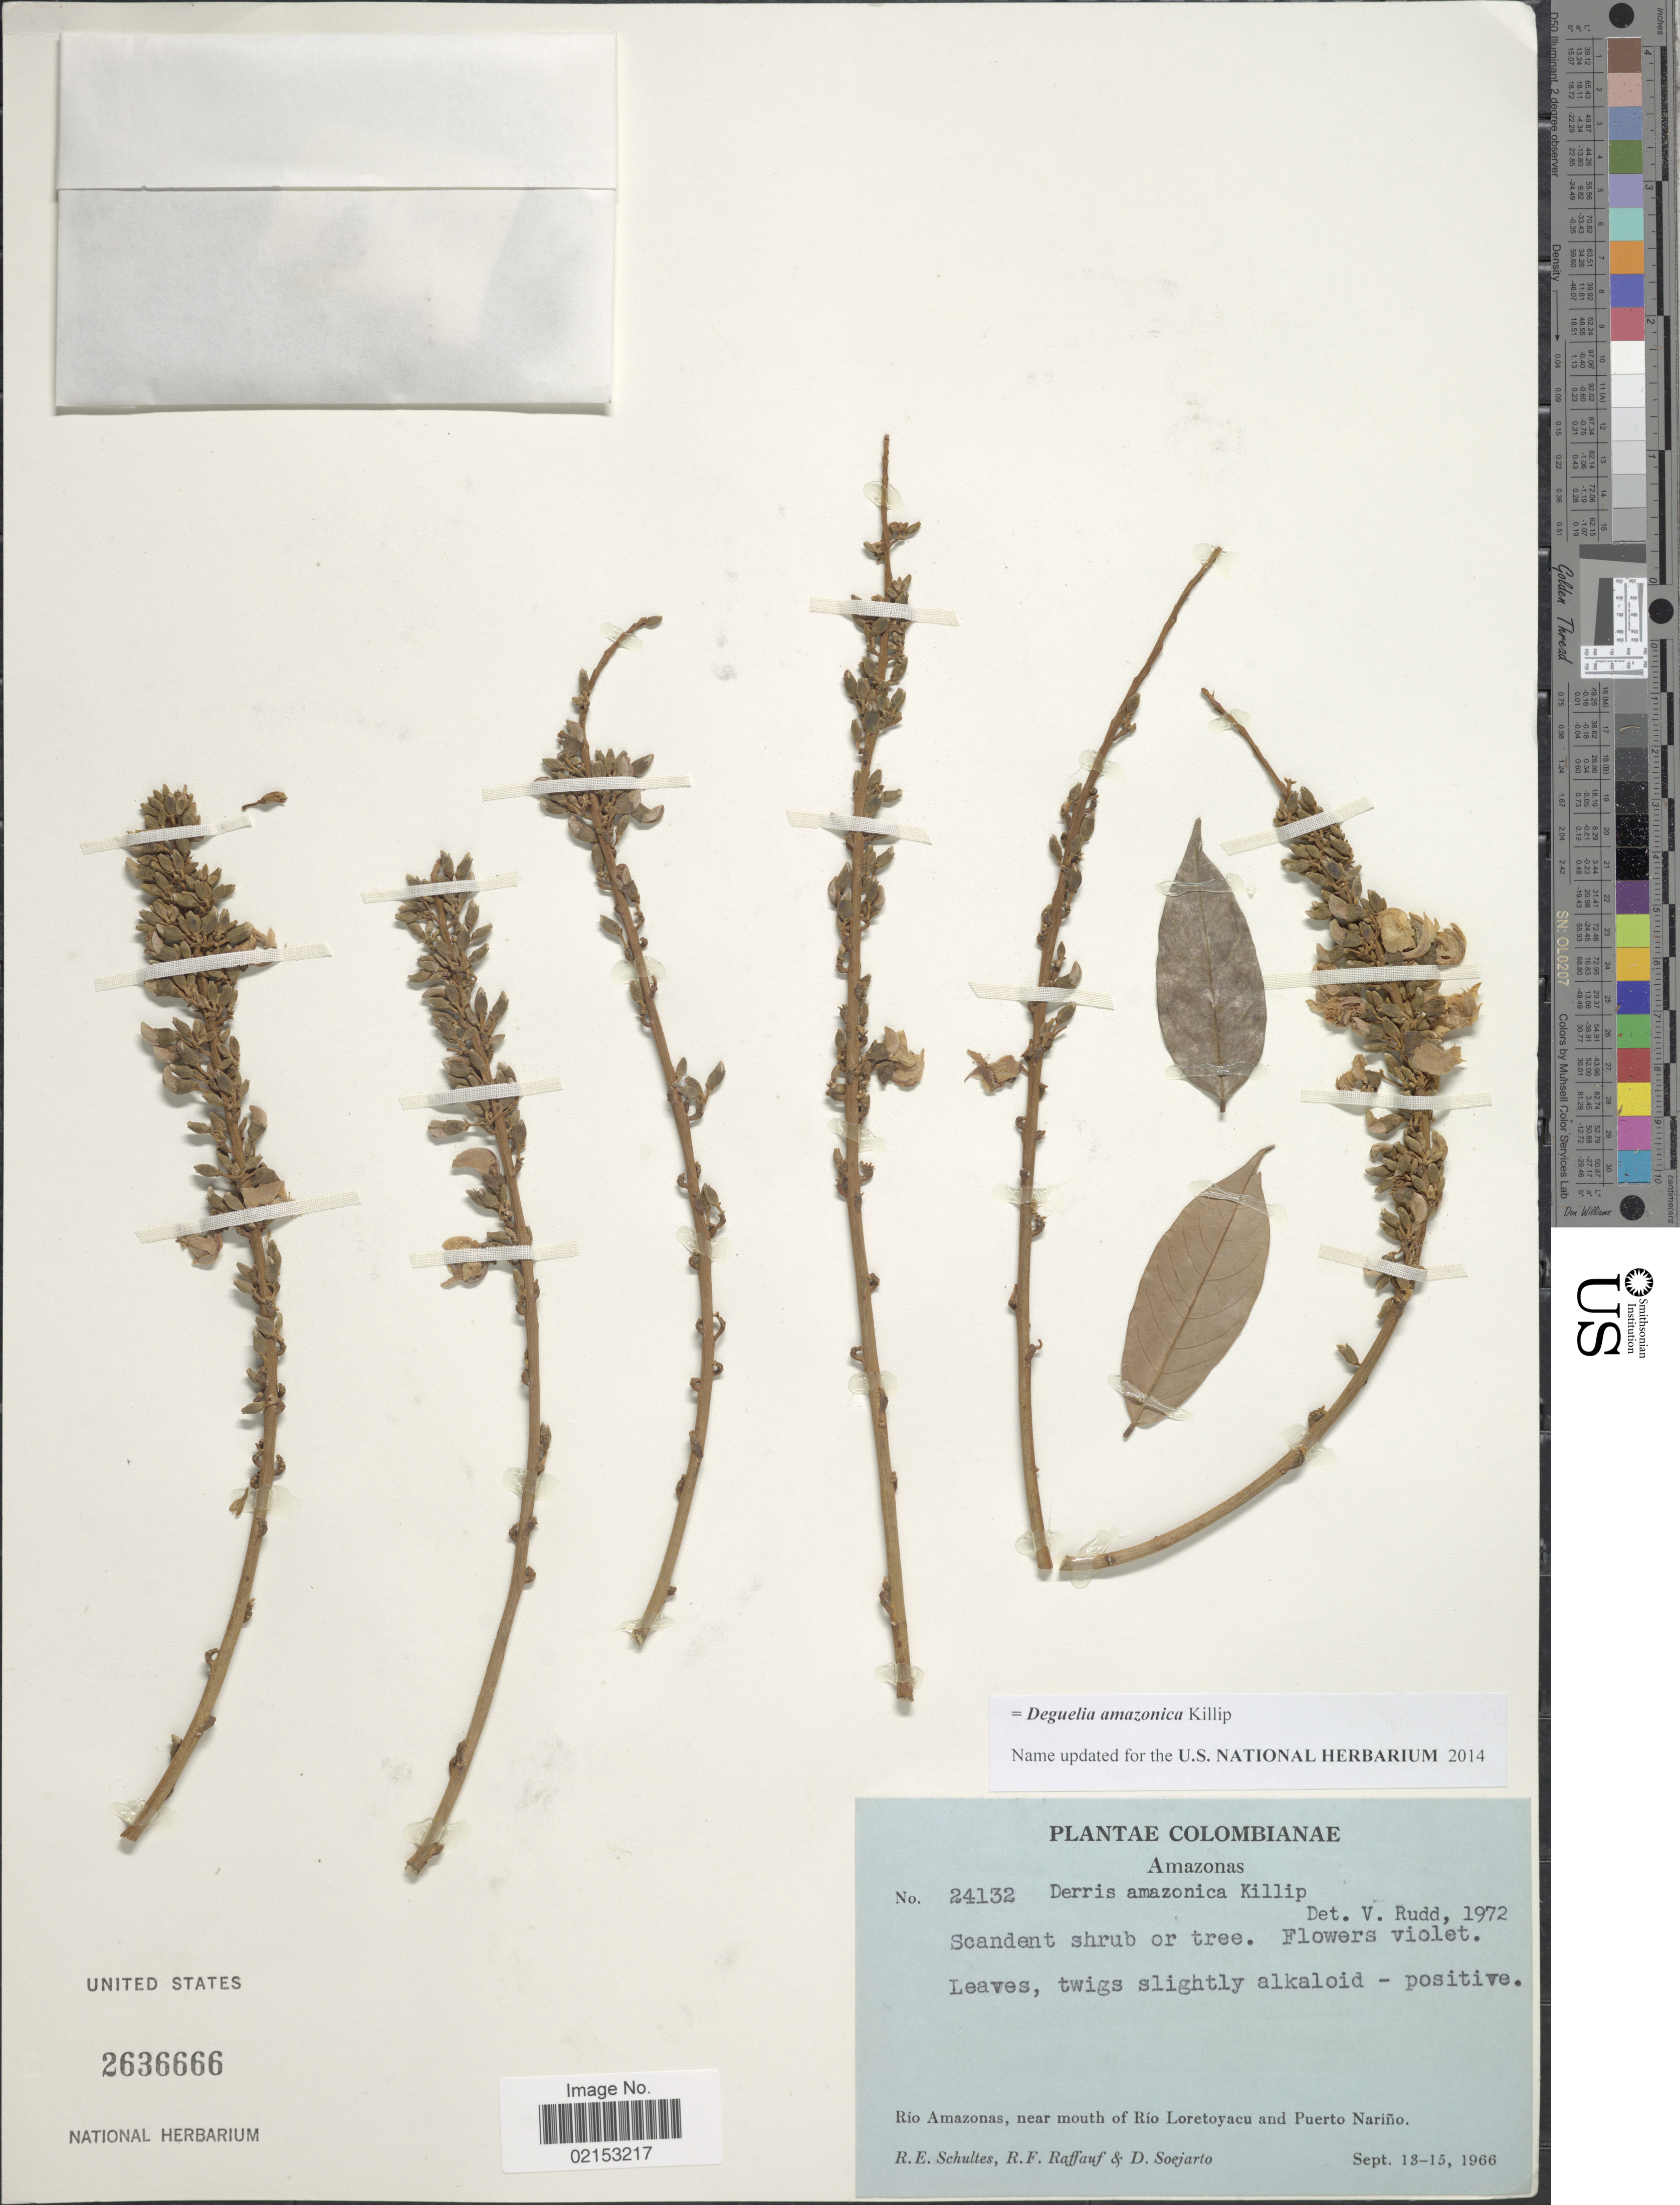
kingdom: Plantae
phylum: Tracheophyta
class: Magnoliopsida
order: Fabales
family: Fabaceae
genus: Deguelia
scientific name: Deguelia amazonica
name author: Killip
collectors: R. E. Schultes, R. Raffauf & D. Soejarto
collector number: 24132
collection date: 1966-09-13/1966-09-15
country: Colombia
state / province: Amazônas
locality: Colombianae, Rio Amazonas, near mouth of Rio Loretoyacu and Puerto Narino.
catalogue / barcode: US 2636666